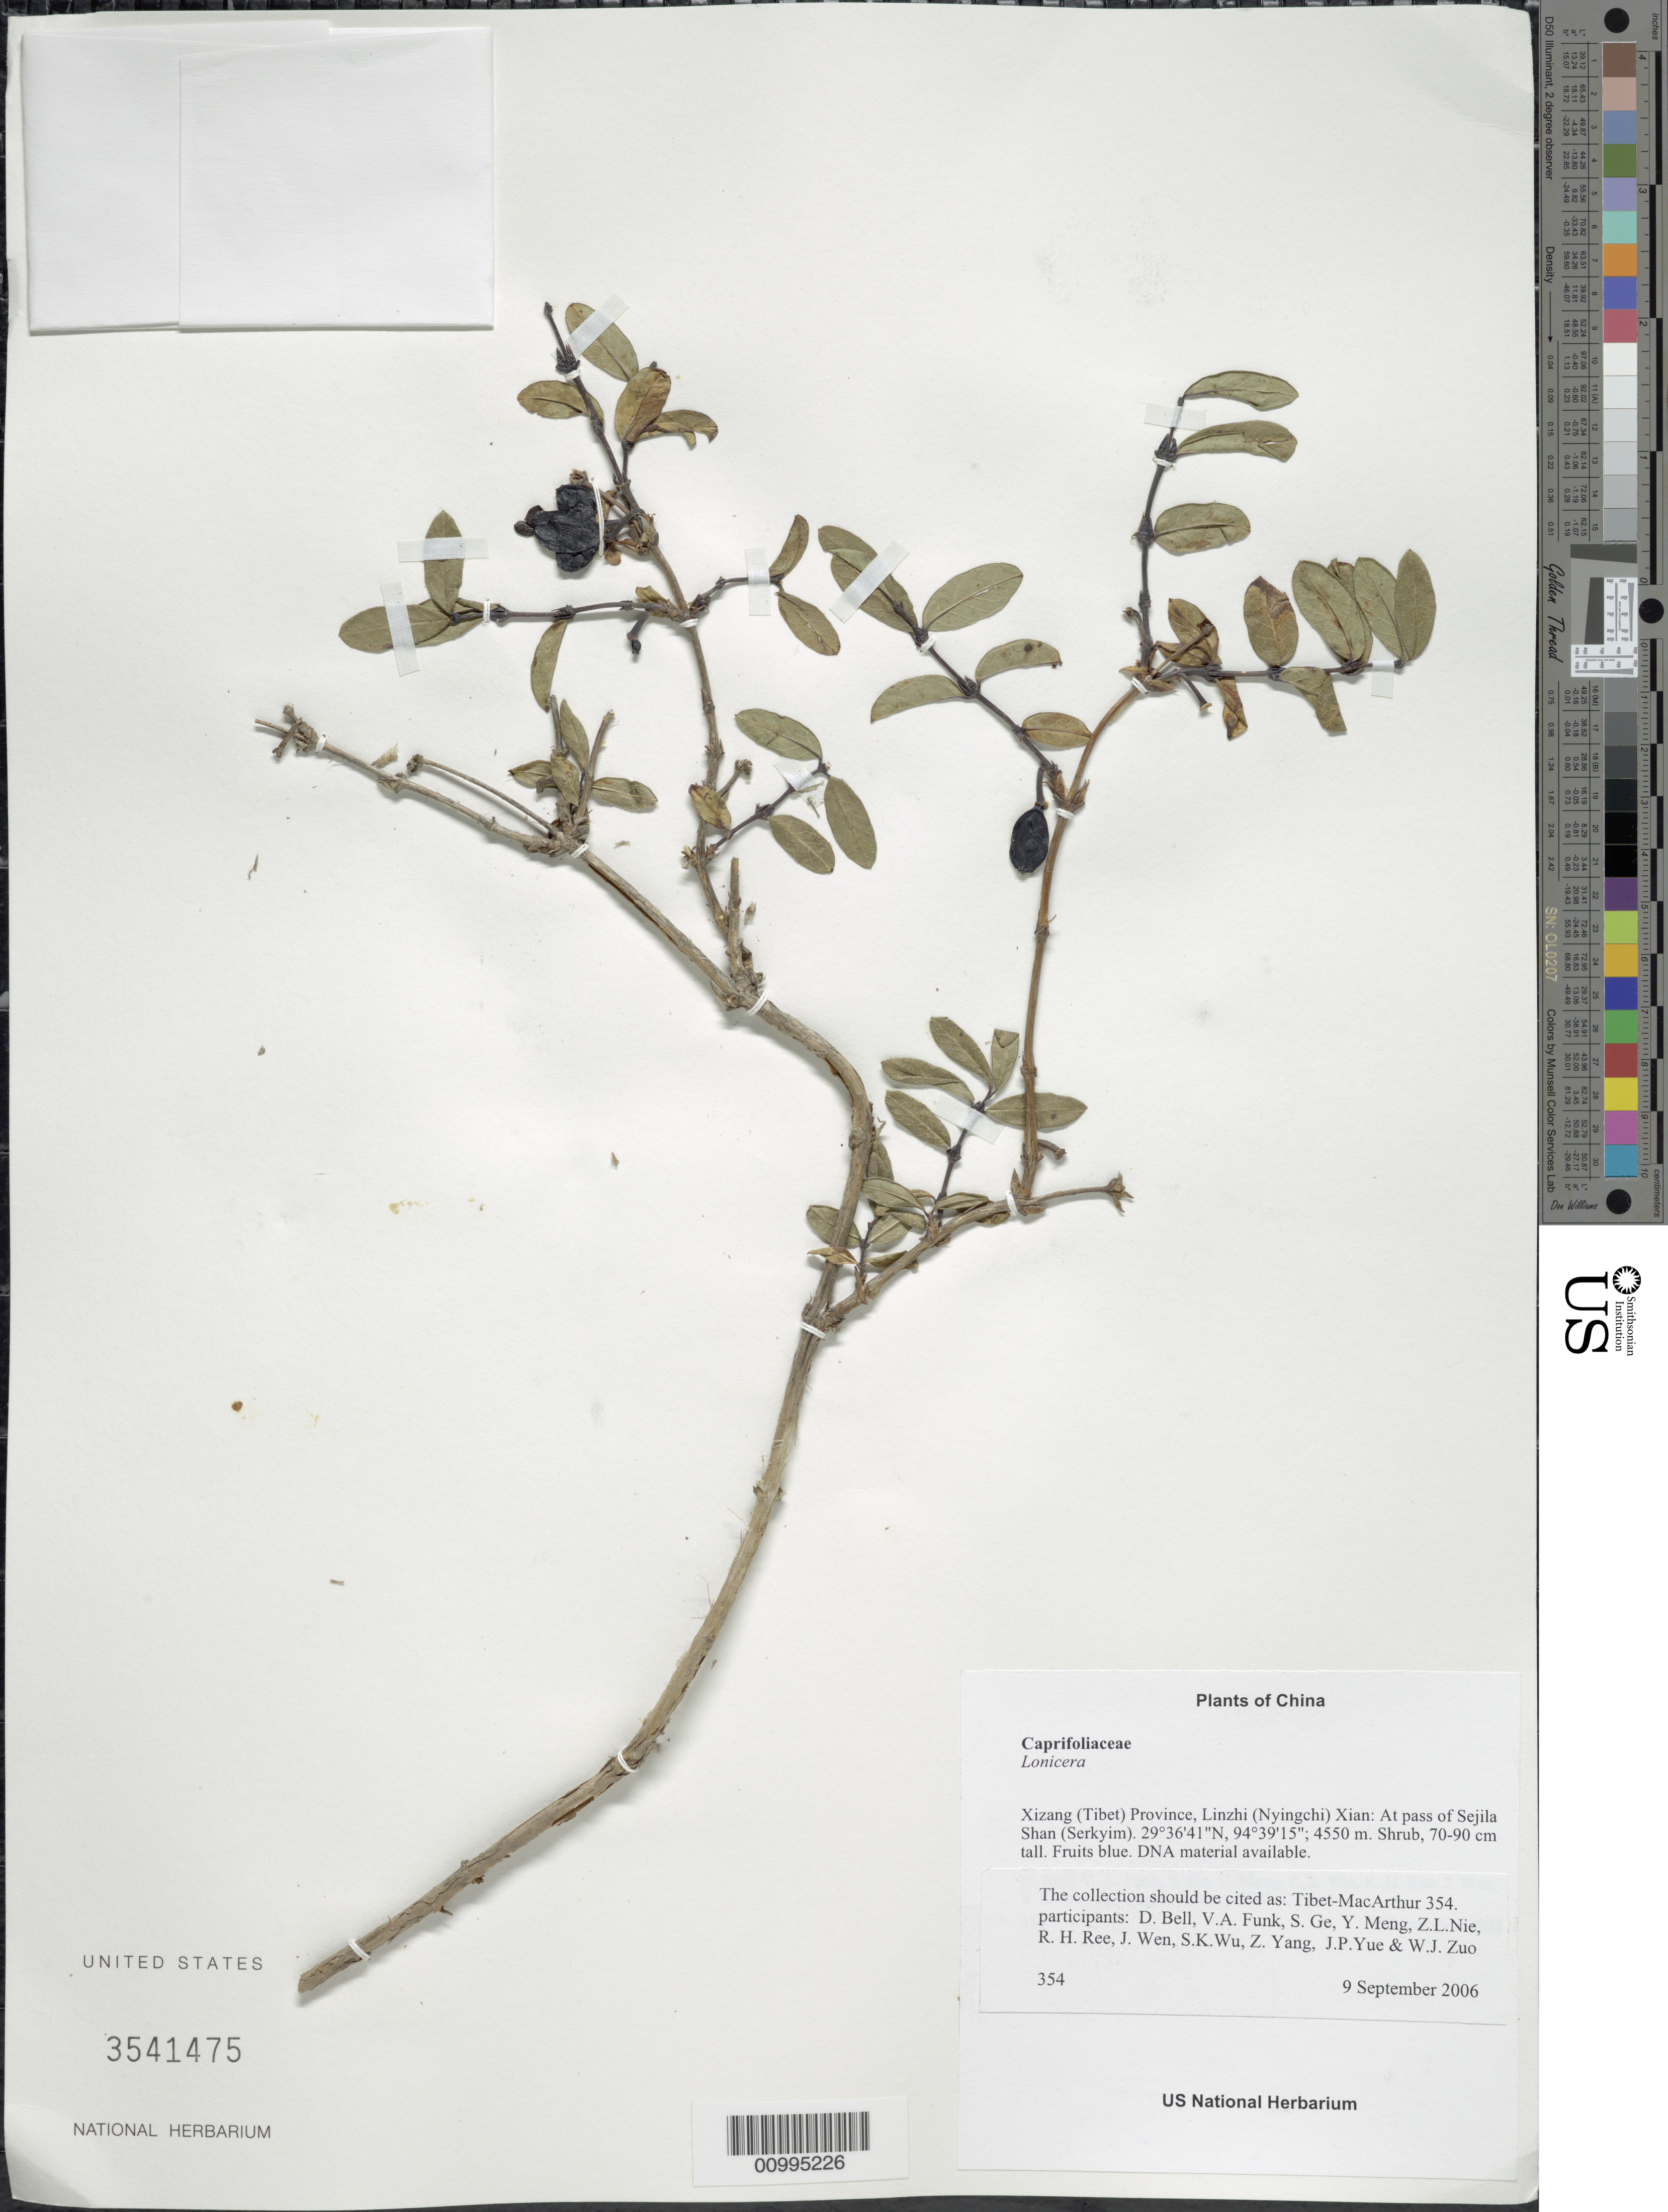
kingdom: Plantae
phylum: Tracheophyta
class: Magnoliopsida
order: Dipsacales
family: Caprifoliaceae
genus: Lonicera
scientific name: Lonicera sp.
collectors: Tibet-MacArthur, D. A. Bell, V. Funk, S. Ge, Y. Meng, Z. Nie, R. Ree, J. Wen, S. K. Wu, Z. Yang, J. Yue & W. Zuo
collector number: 354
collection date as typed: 09 Sep 2006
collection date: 2006-09-09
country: China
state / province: Xizang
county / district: Linzhi (Nyingchi) Xian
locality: At pass of Sejila Shan (Serkyim).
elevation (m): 4550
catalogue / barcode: US 3541475